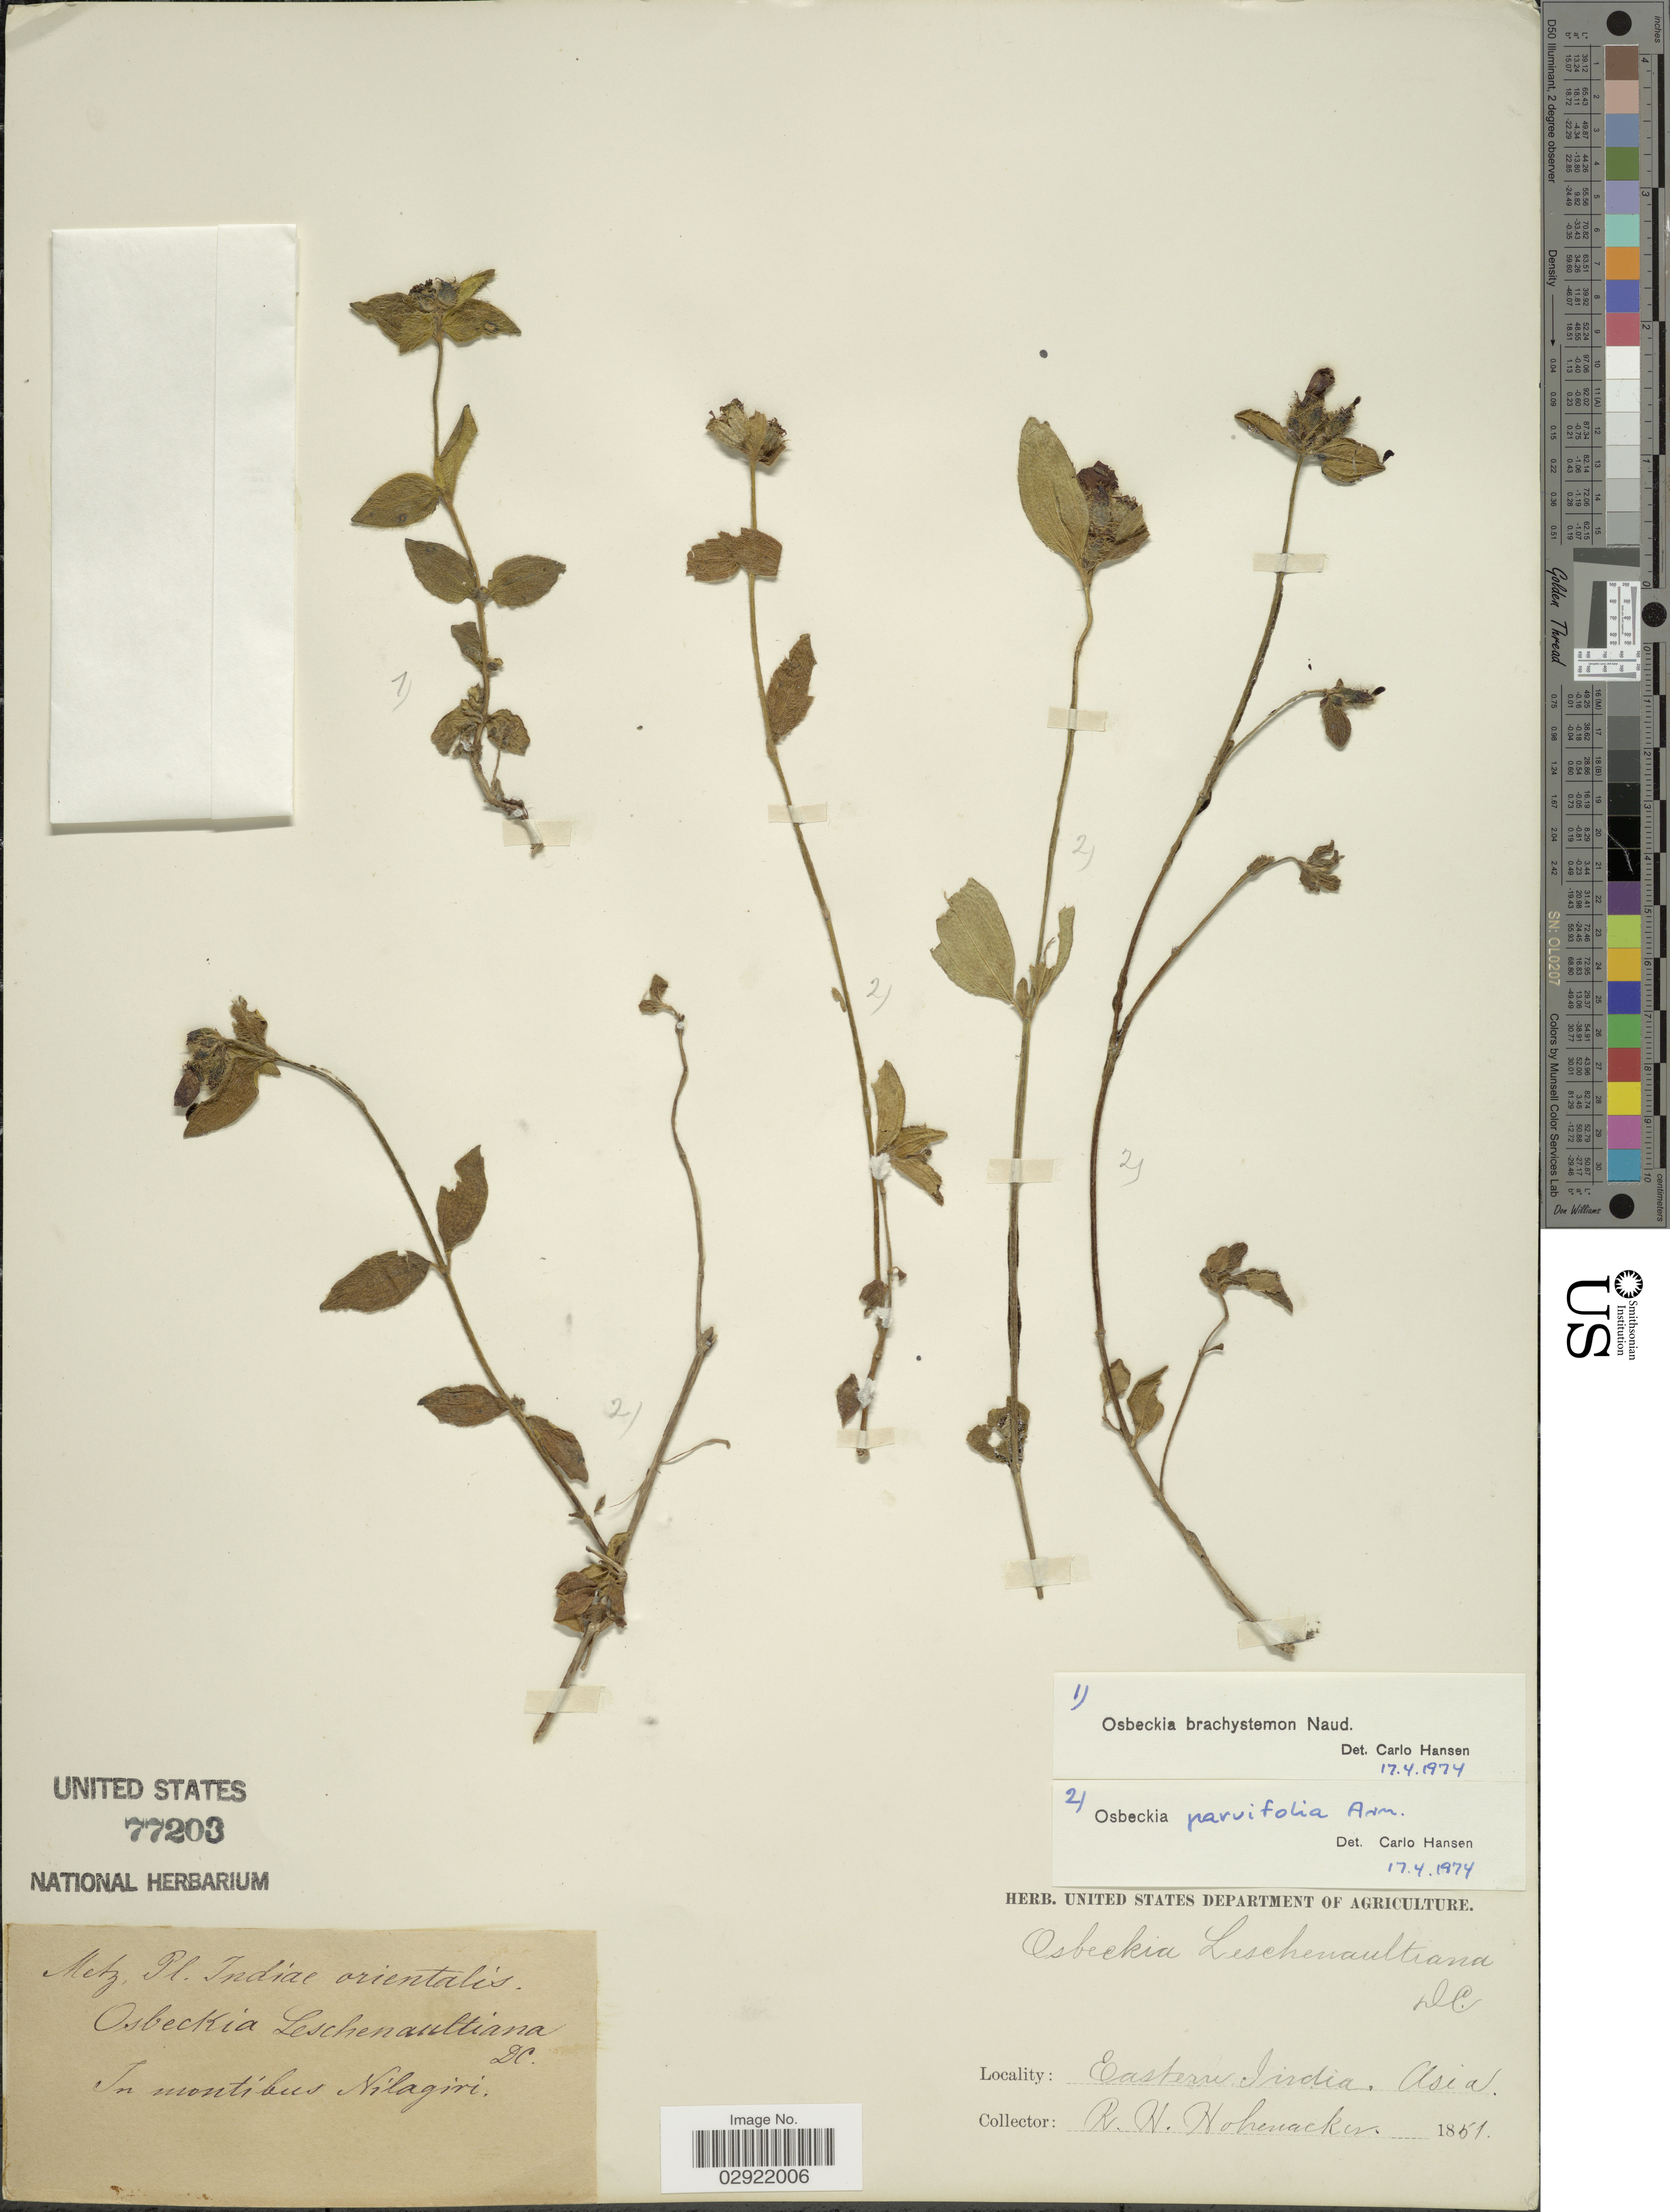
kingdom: Plantae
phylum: Tracheophyta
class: Magnoliopsida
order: Myrtales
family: Melastomataceae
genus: Osbeckia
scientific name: Osbeckia brachystemon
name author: Naudin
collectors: R. F. Hohenacker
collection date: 1851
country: India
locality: Eastern India. In montibus Nilagiri.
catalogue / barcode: US 77203